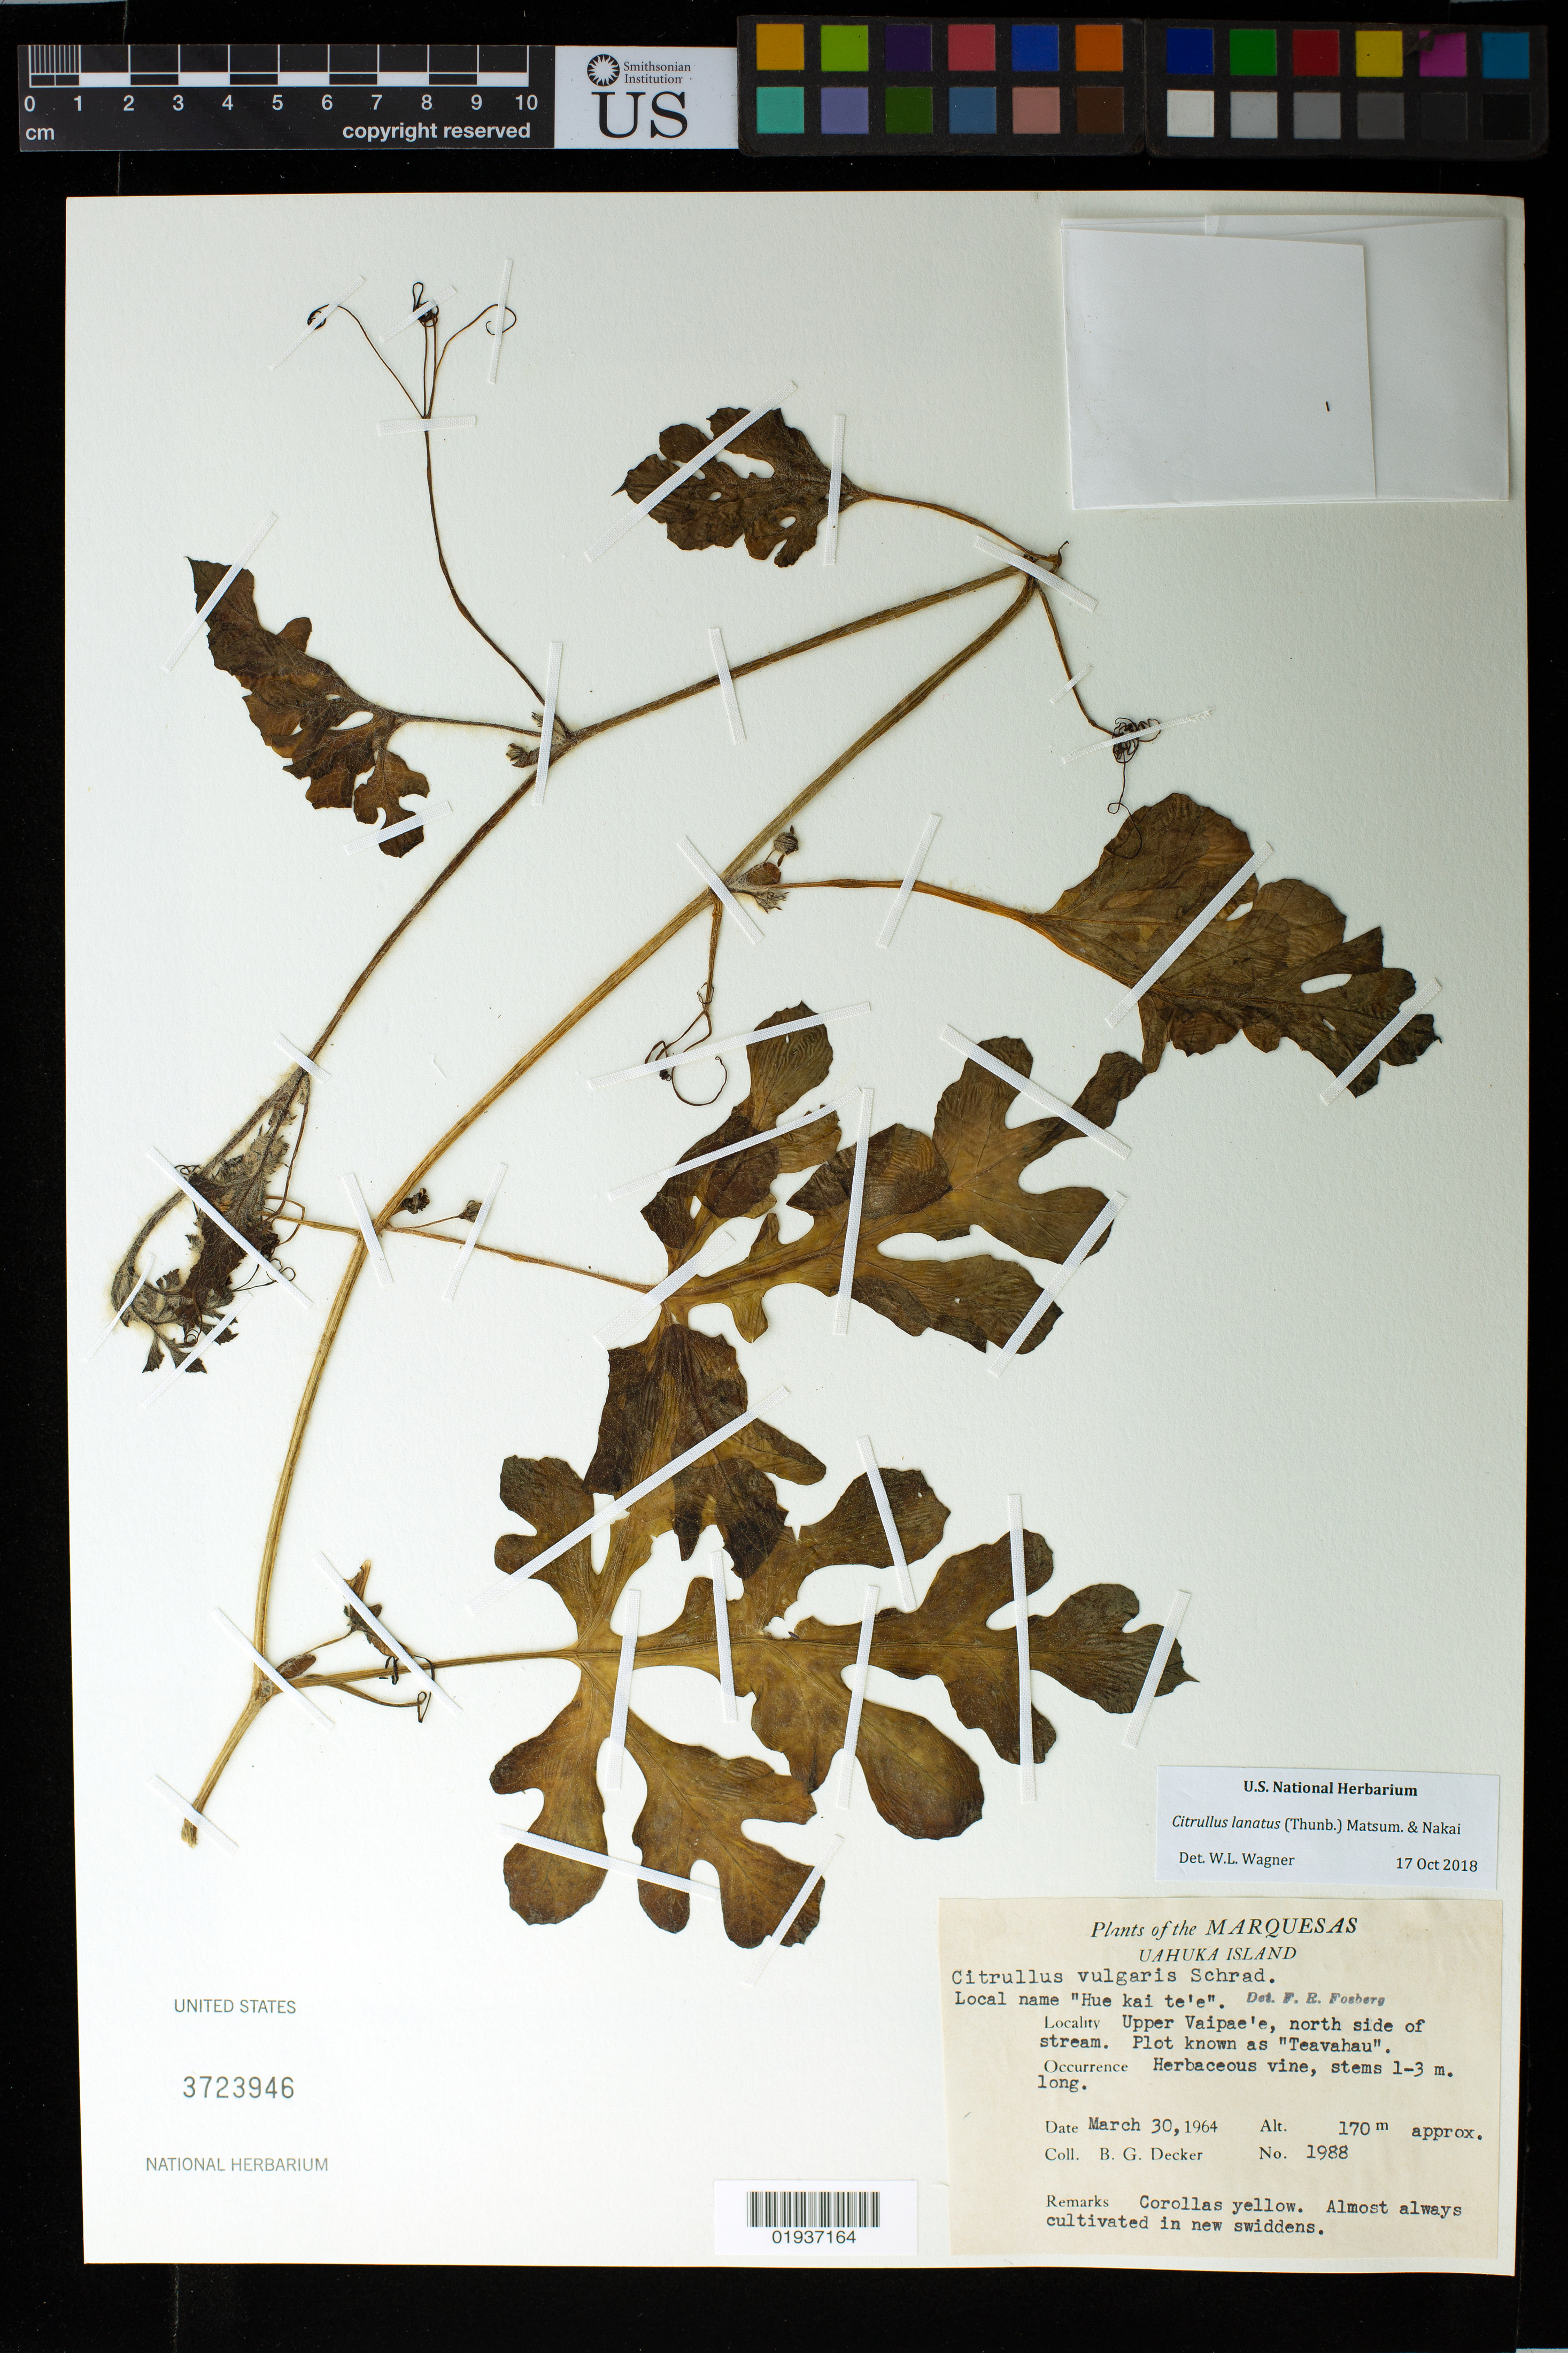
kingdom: Plantae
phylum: Tracheophyta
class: Magnoliopsida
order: Cucurbitales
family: Cucurbitaceae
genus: Citrullus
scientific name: Citrullus lanatus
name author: (Thunb.) Matsum. & Nakai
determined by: Wagner, W. L., (BOT), Smithsonian Institution - National Museum of Natural History (UNITED STATES)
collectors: B. G. Decker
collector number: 1988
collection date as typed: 30 March 1964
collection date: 1964-03-30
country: French Polynesia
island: Ua Huka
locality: Upper Vaipae'e, N side of stream, plot known as Teavahau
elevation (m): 170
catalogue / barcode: US 3723946